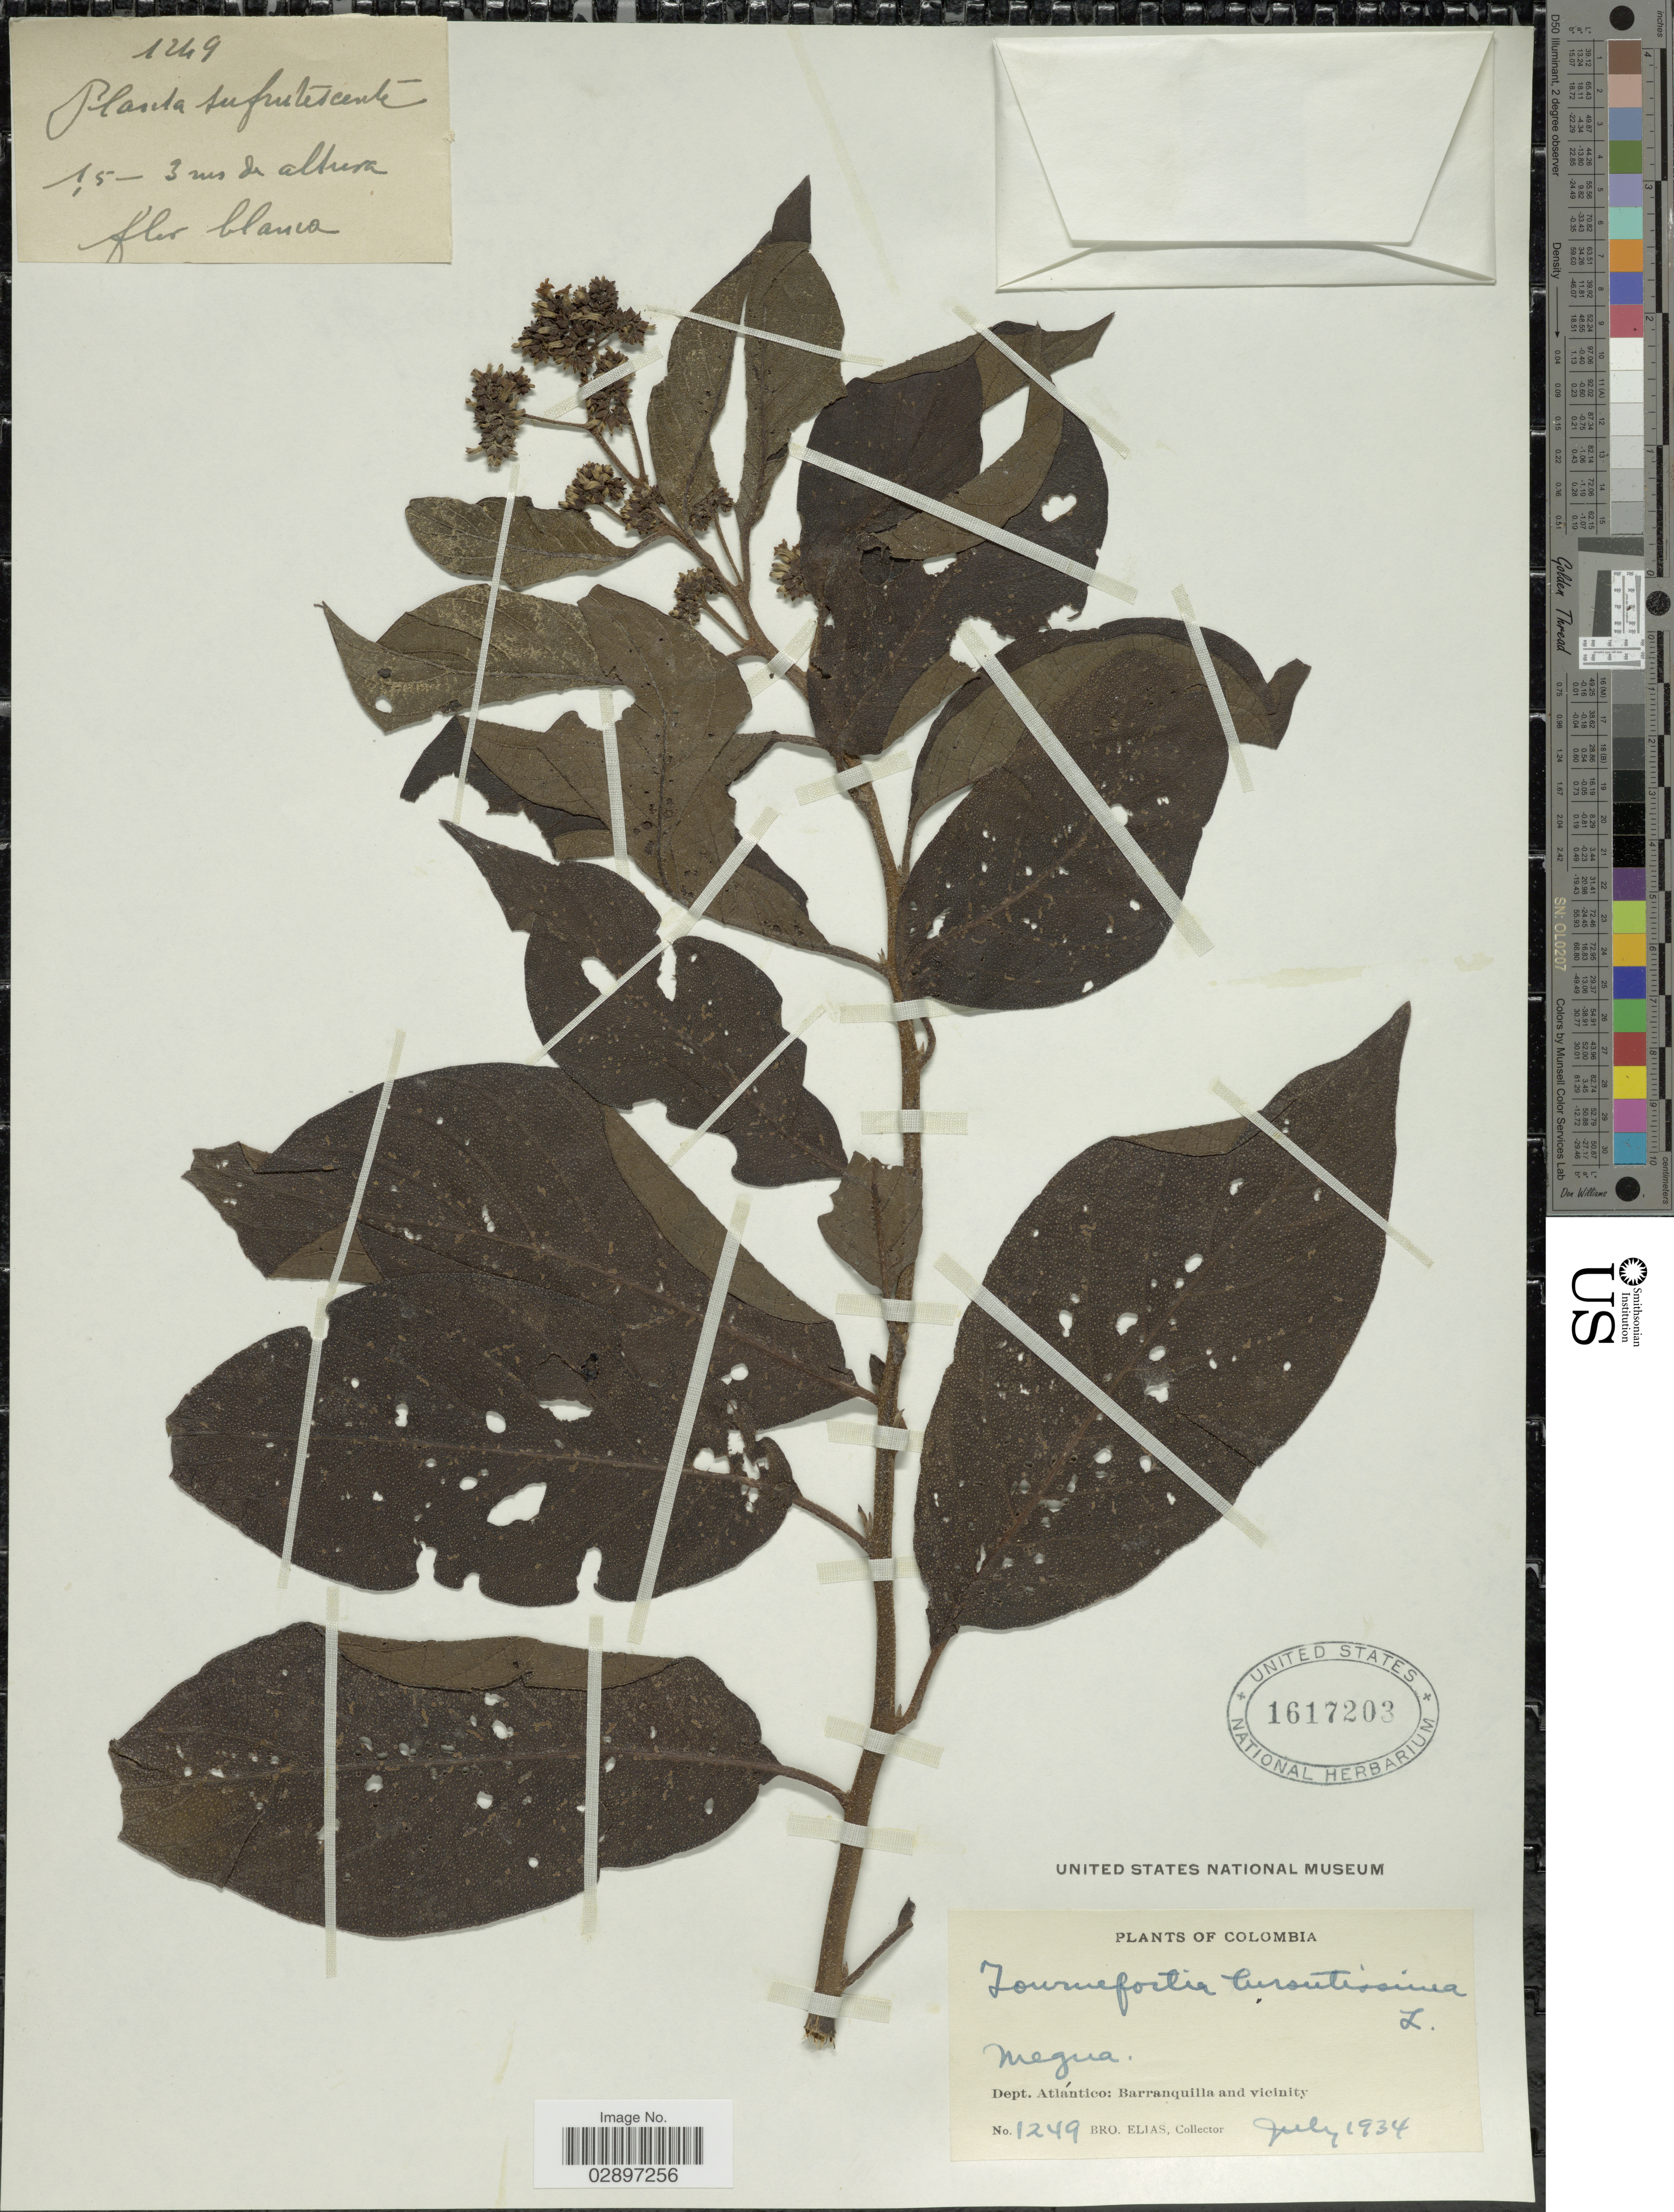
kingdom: Plantae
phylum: Tracheophyta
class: Magnoliopsida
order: Boraginales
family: Heliotropiaceae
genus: Tournefortia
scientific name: Tournefortia hirsutissima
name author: L.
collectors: Bro. Elias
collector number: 1249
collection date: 1934-07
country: Colombia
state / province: Atlántico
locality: Megua. Dept. Atlántico: Barranquilla and vicinity.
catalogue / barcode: US 1617203